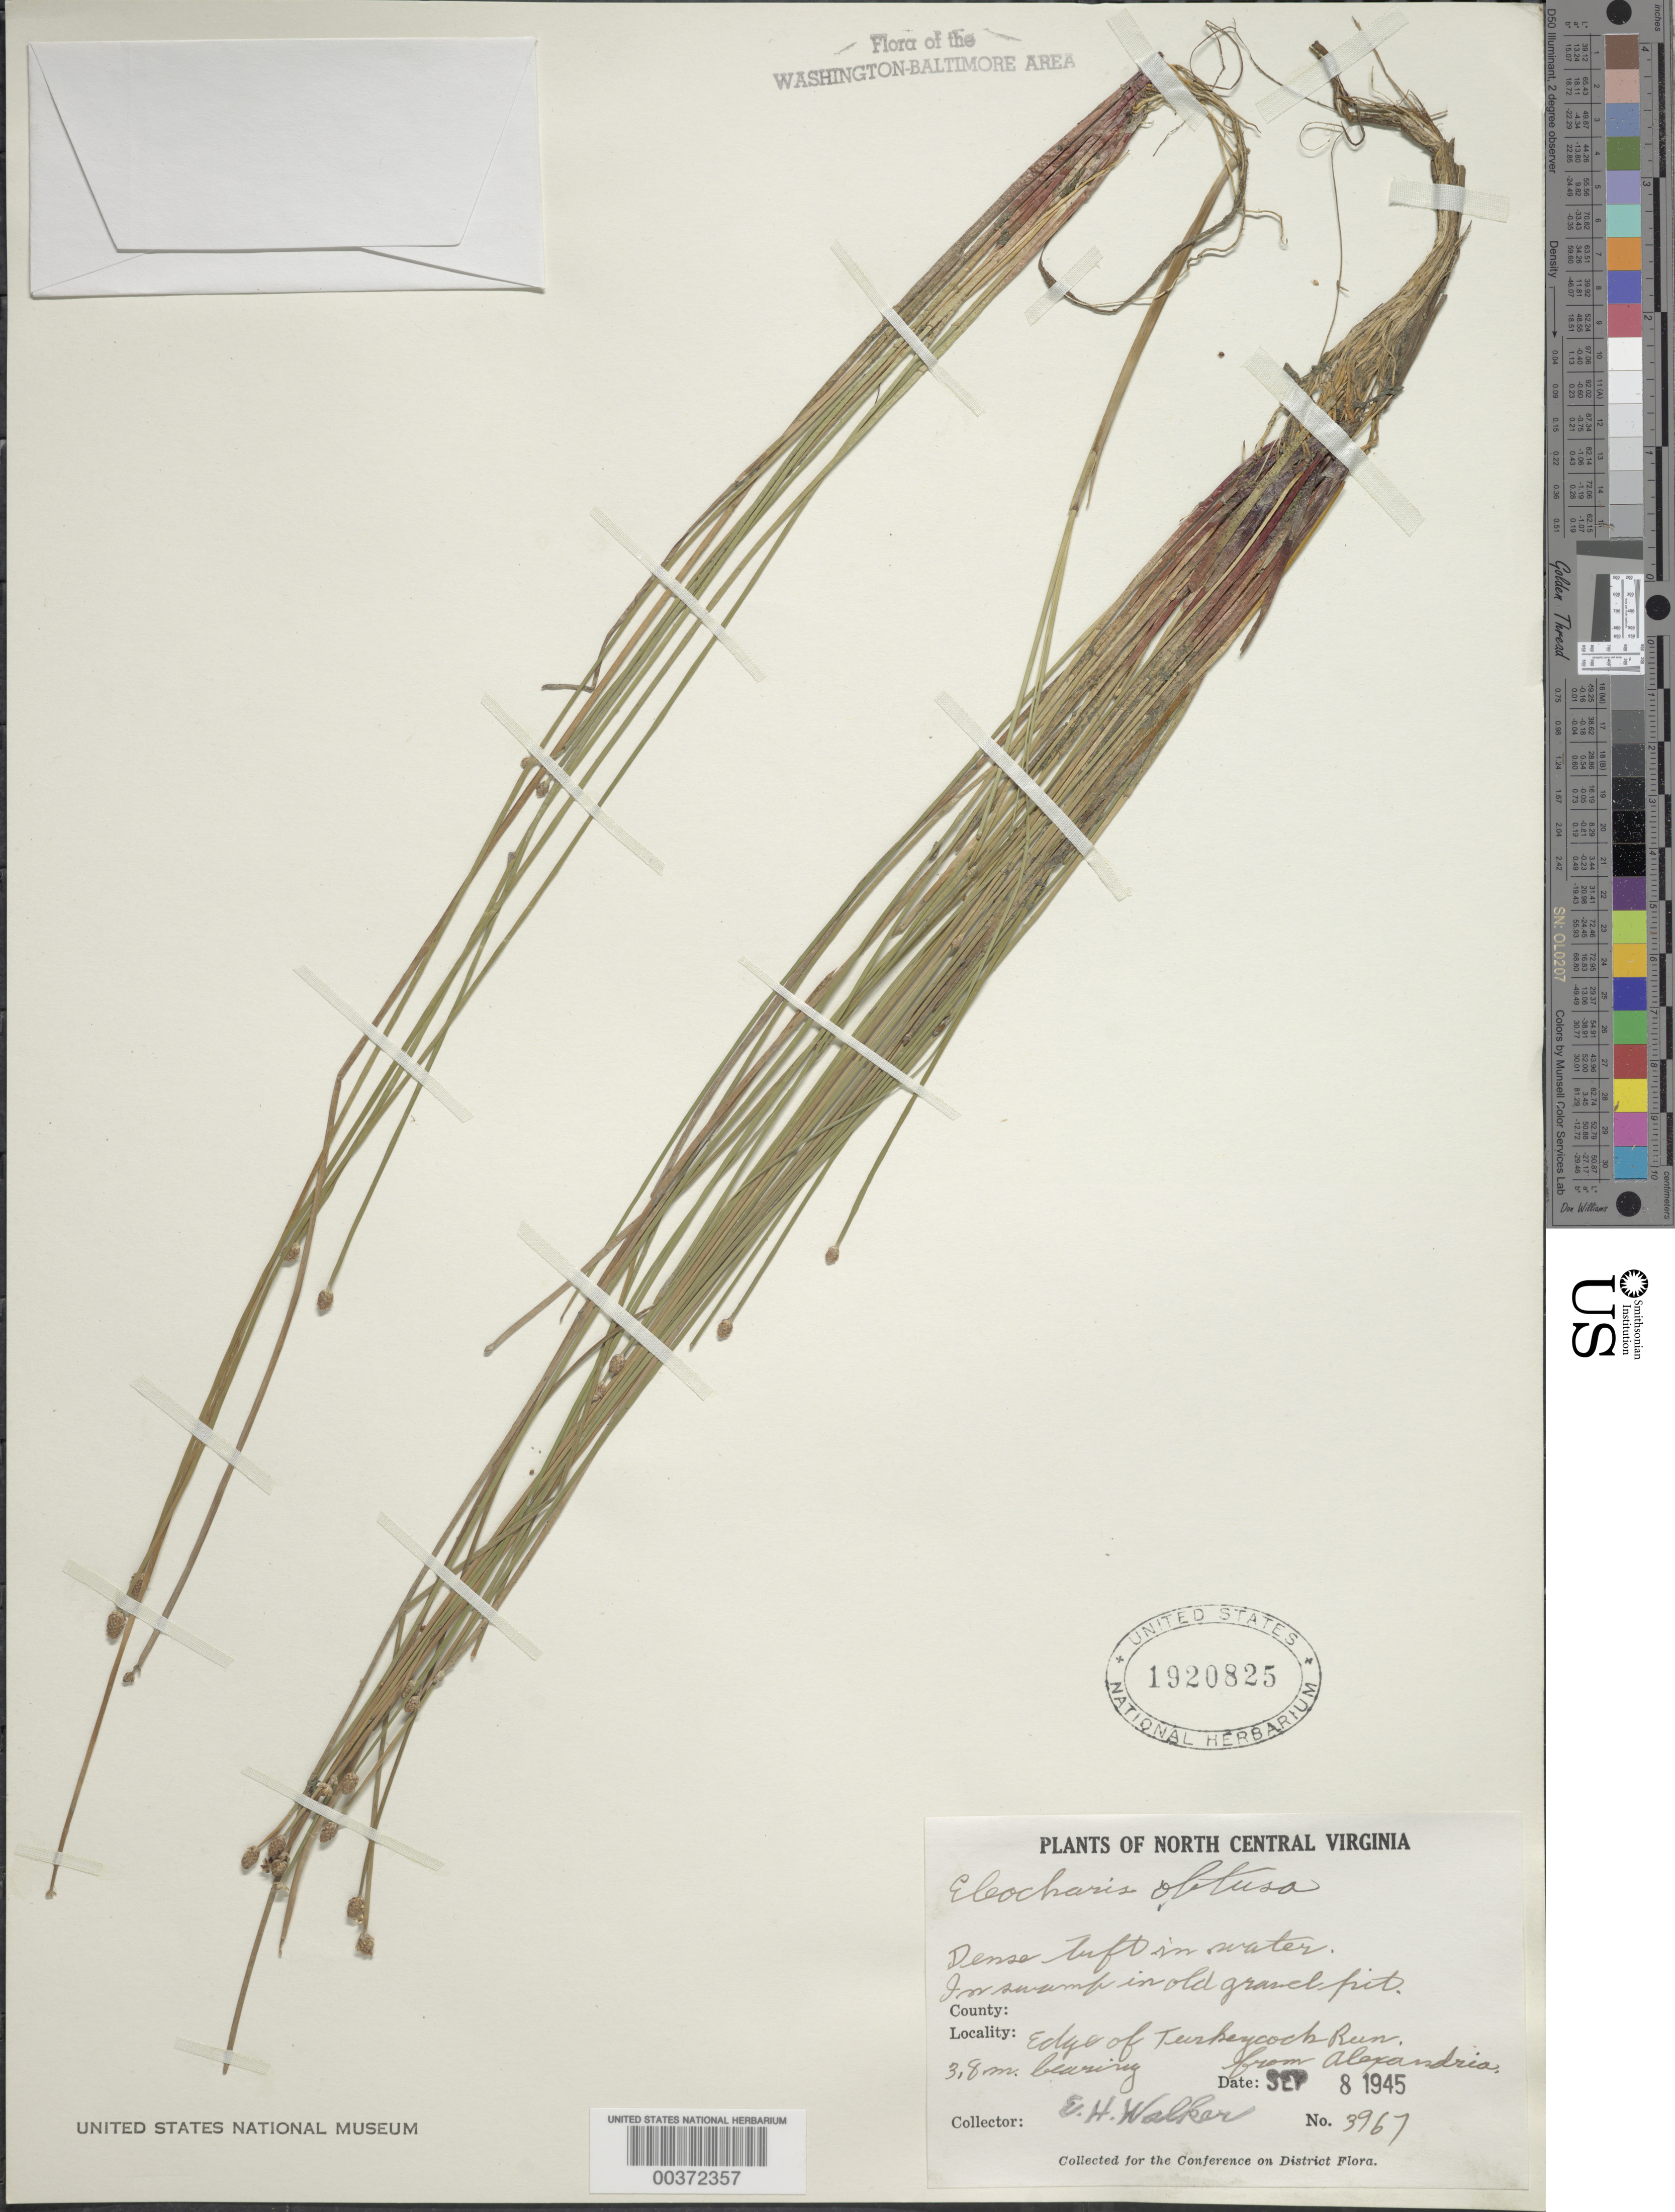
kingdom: Plantae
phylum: Tracheophyta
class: Liliopsida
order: Poales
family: Cyperaceae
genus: Eleocharis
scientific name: Eleocharis obtusa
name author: (Willd.) Schult.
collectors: E. H. Walker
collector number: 3967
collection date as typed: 08 Sep 1945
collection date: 1945-09-08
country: United States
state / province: Virginia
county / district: Fairfax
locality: Turkeycock Run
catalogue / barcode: US 1920825